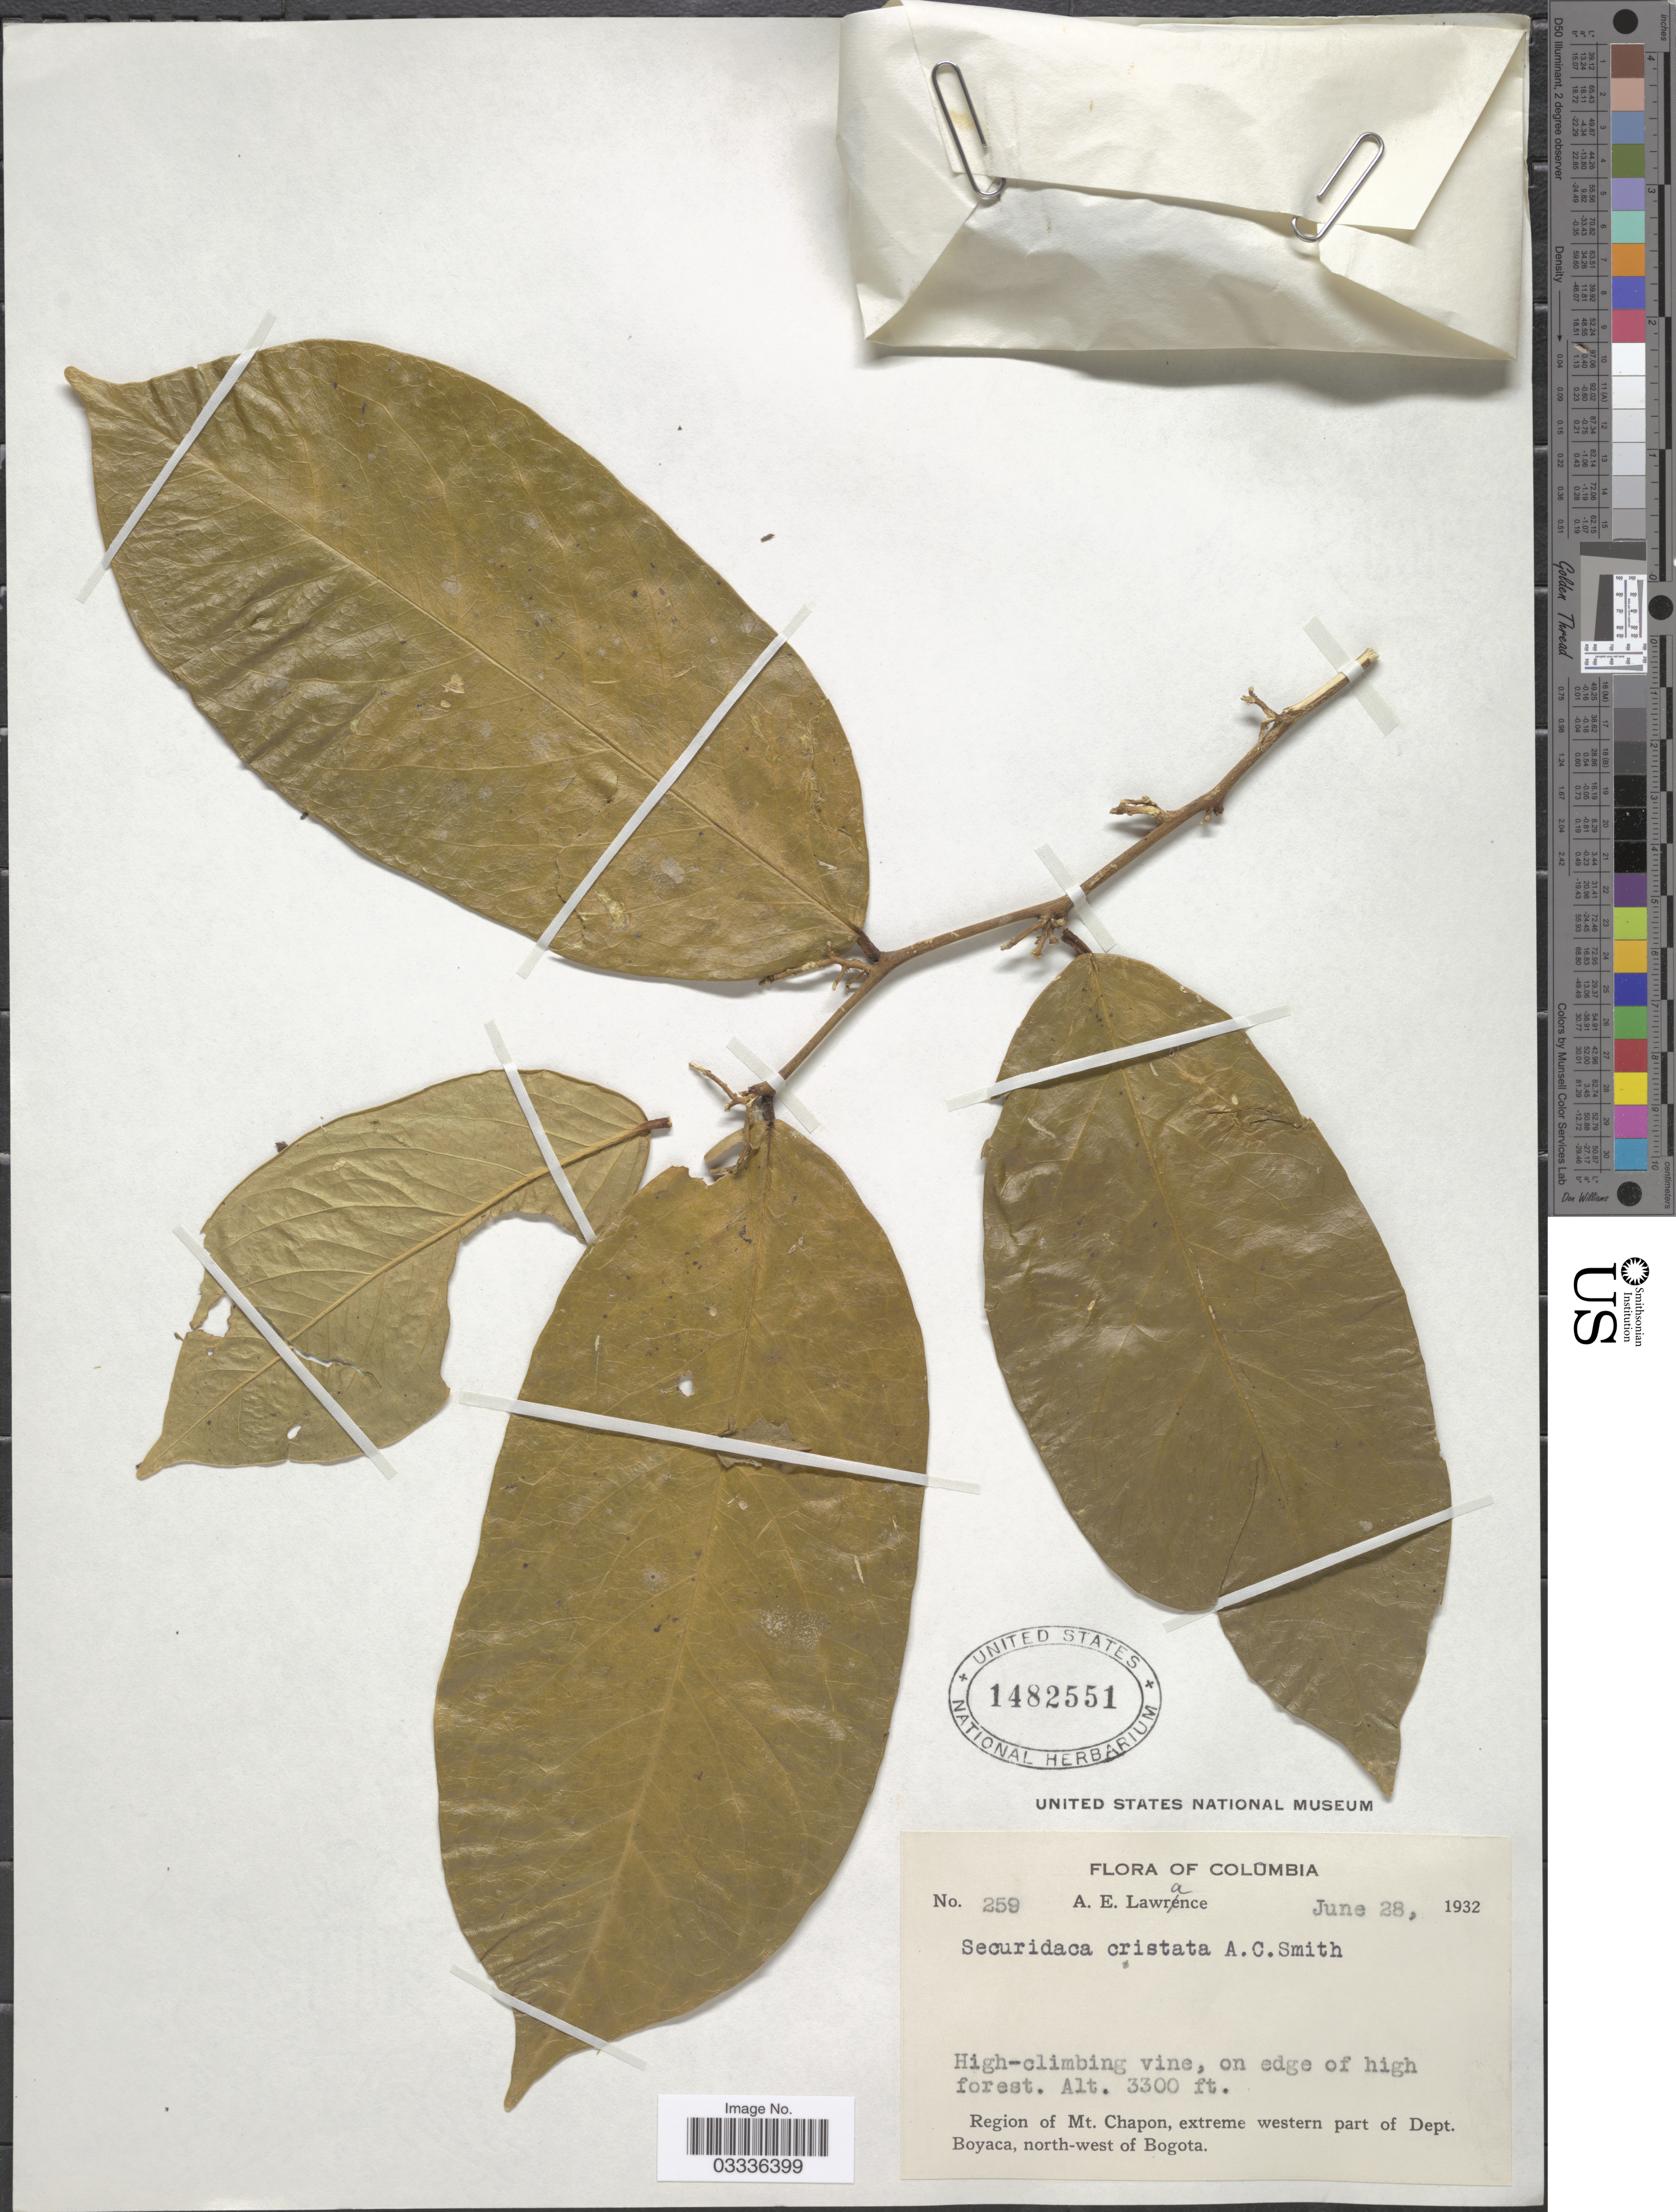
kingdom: Plantae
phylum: Tracheophyta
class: Magnoliopsida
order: Fabales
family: Polygalaceae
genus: Securidaca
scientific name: Securidaca cristata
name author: A.C. Sm.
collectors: A. Lawrance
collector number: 259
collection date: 1932-06-28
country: Colombia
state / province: Boyacá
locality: Region of Mt. Chapon, extreme western part of Dept. Boyaca, north-west of Bogota.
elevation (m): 1006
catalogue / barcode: US 1482551